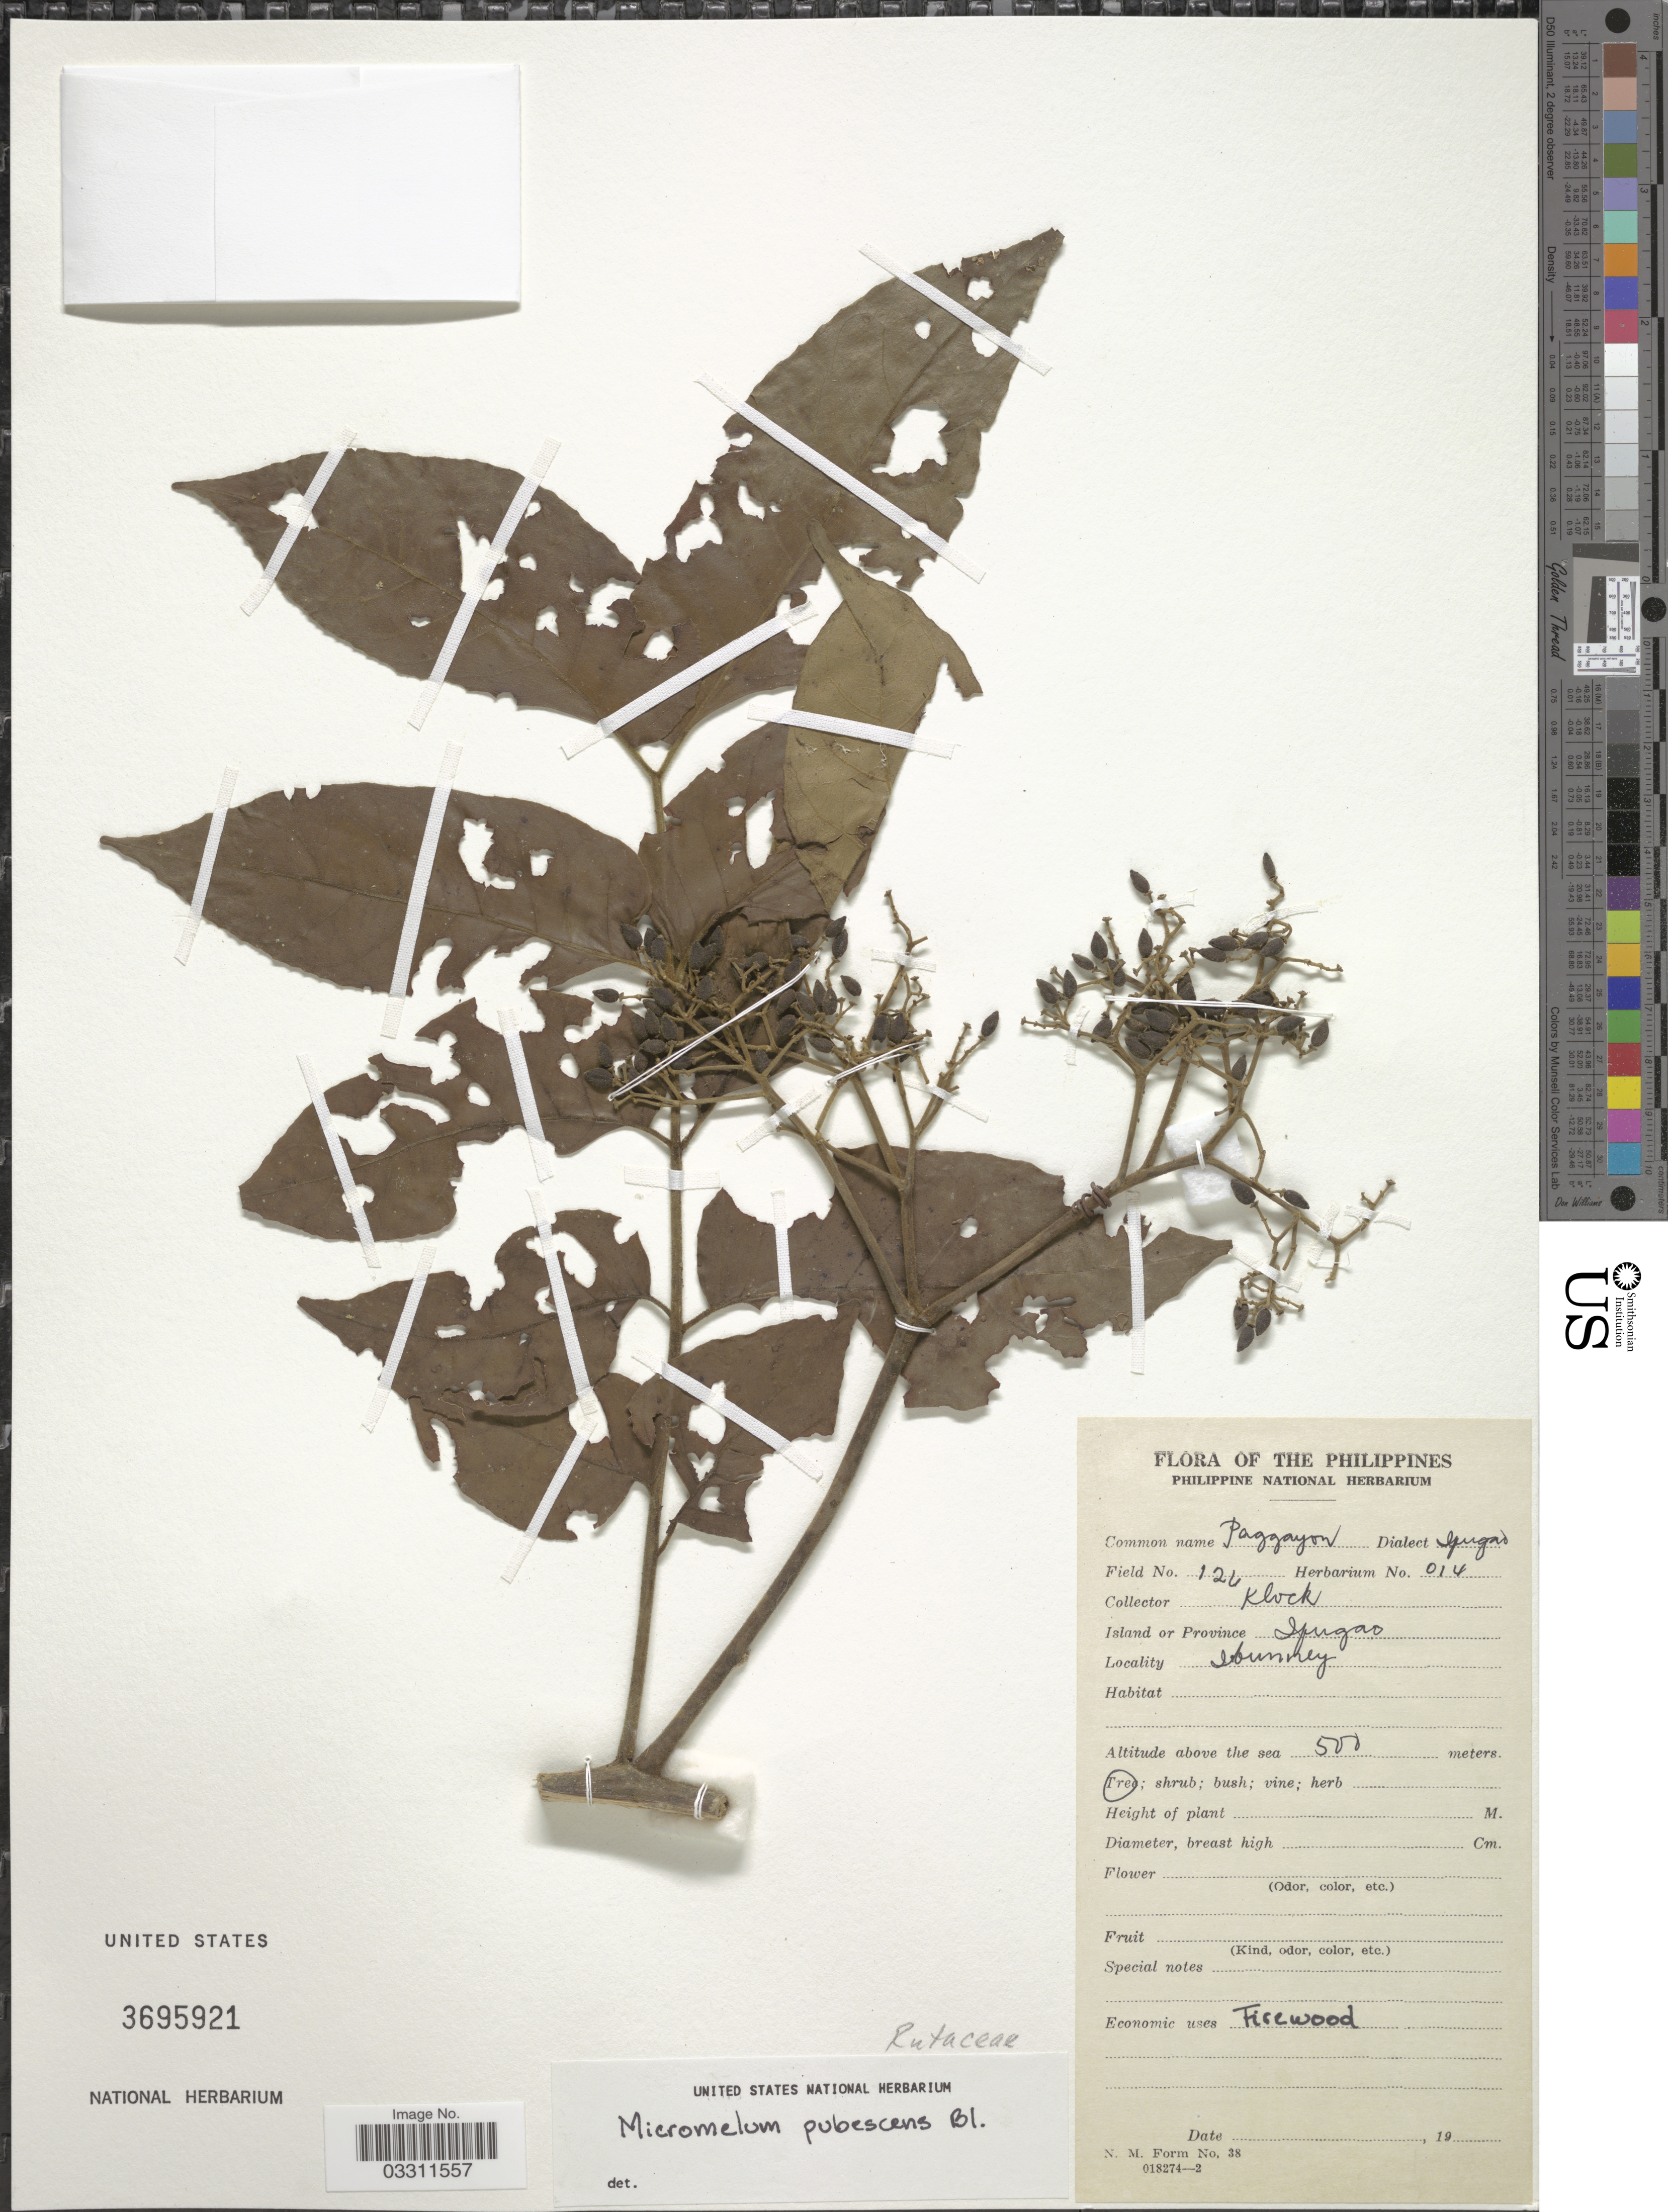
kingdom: Plantae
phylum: Tracheophyta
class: Magnoliopsida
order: Sapindales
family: Rutaceae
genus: Micromelum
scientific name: Micromelum molle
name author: Turcz.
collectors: Klock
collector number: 126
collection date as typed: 19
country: Philippines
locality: Island or Province Ifugao. Ibunney.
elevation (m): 500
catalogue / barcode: US 3695921